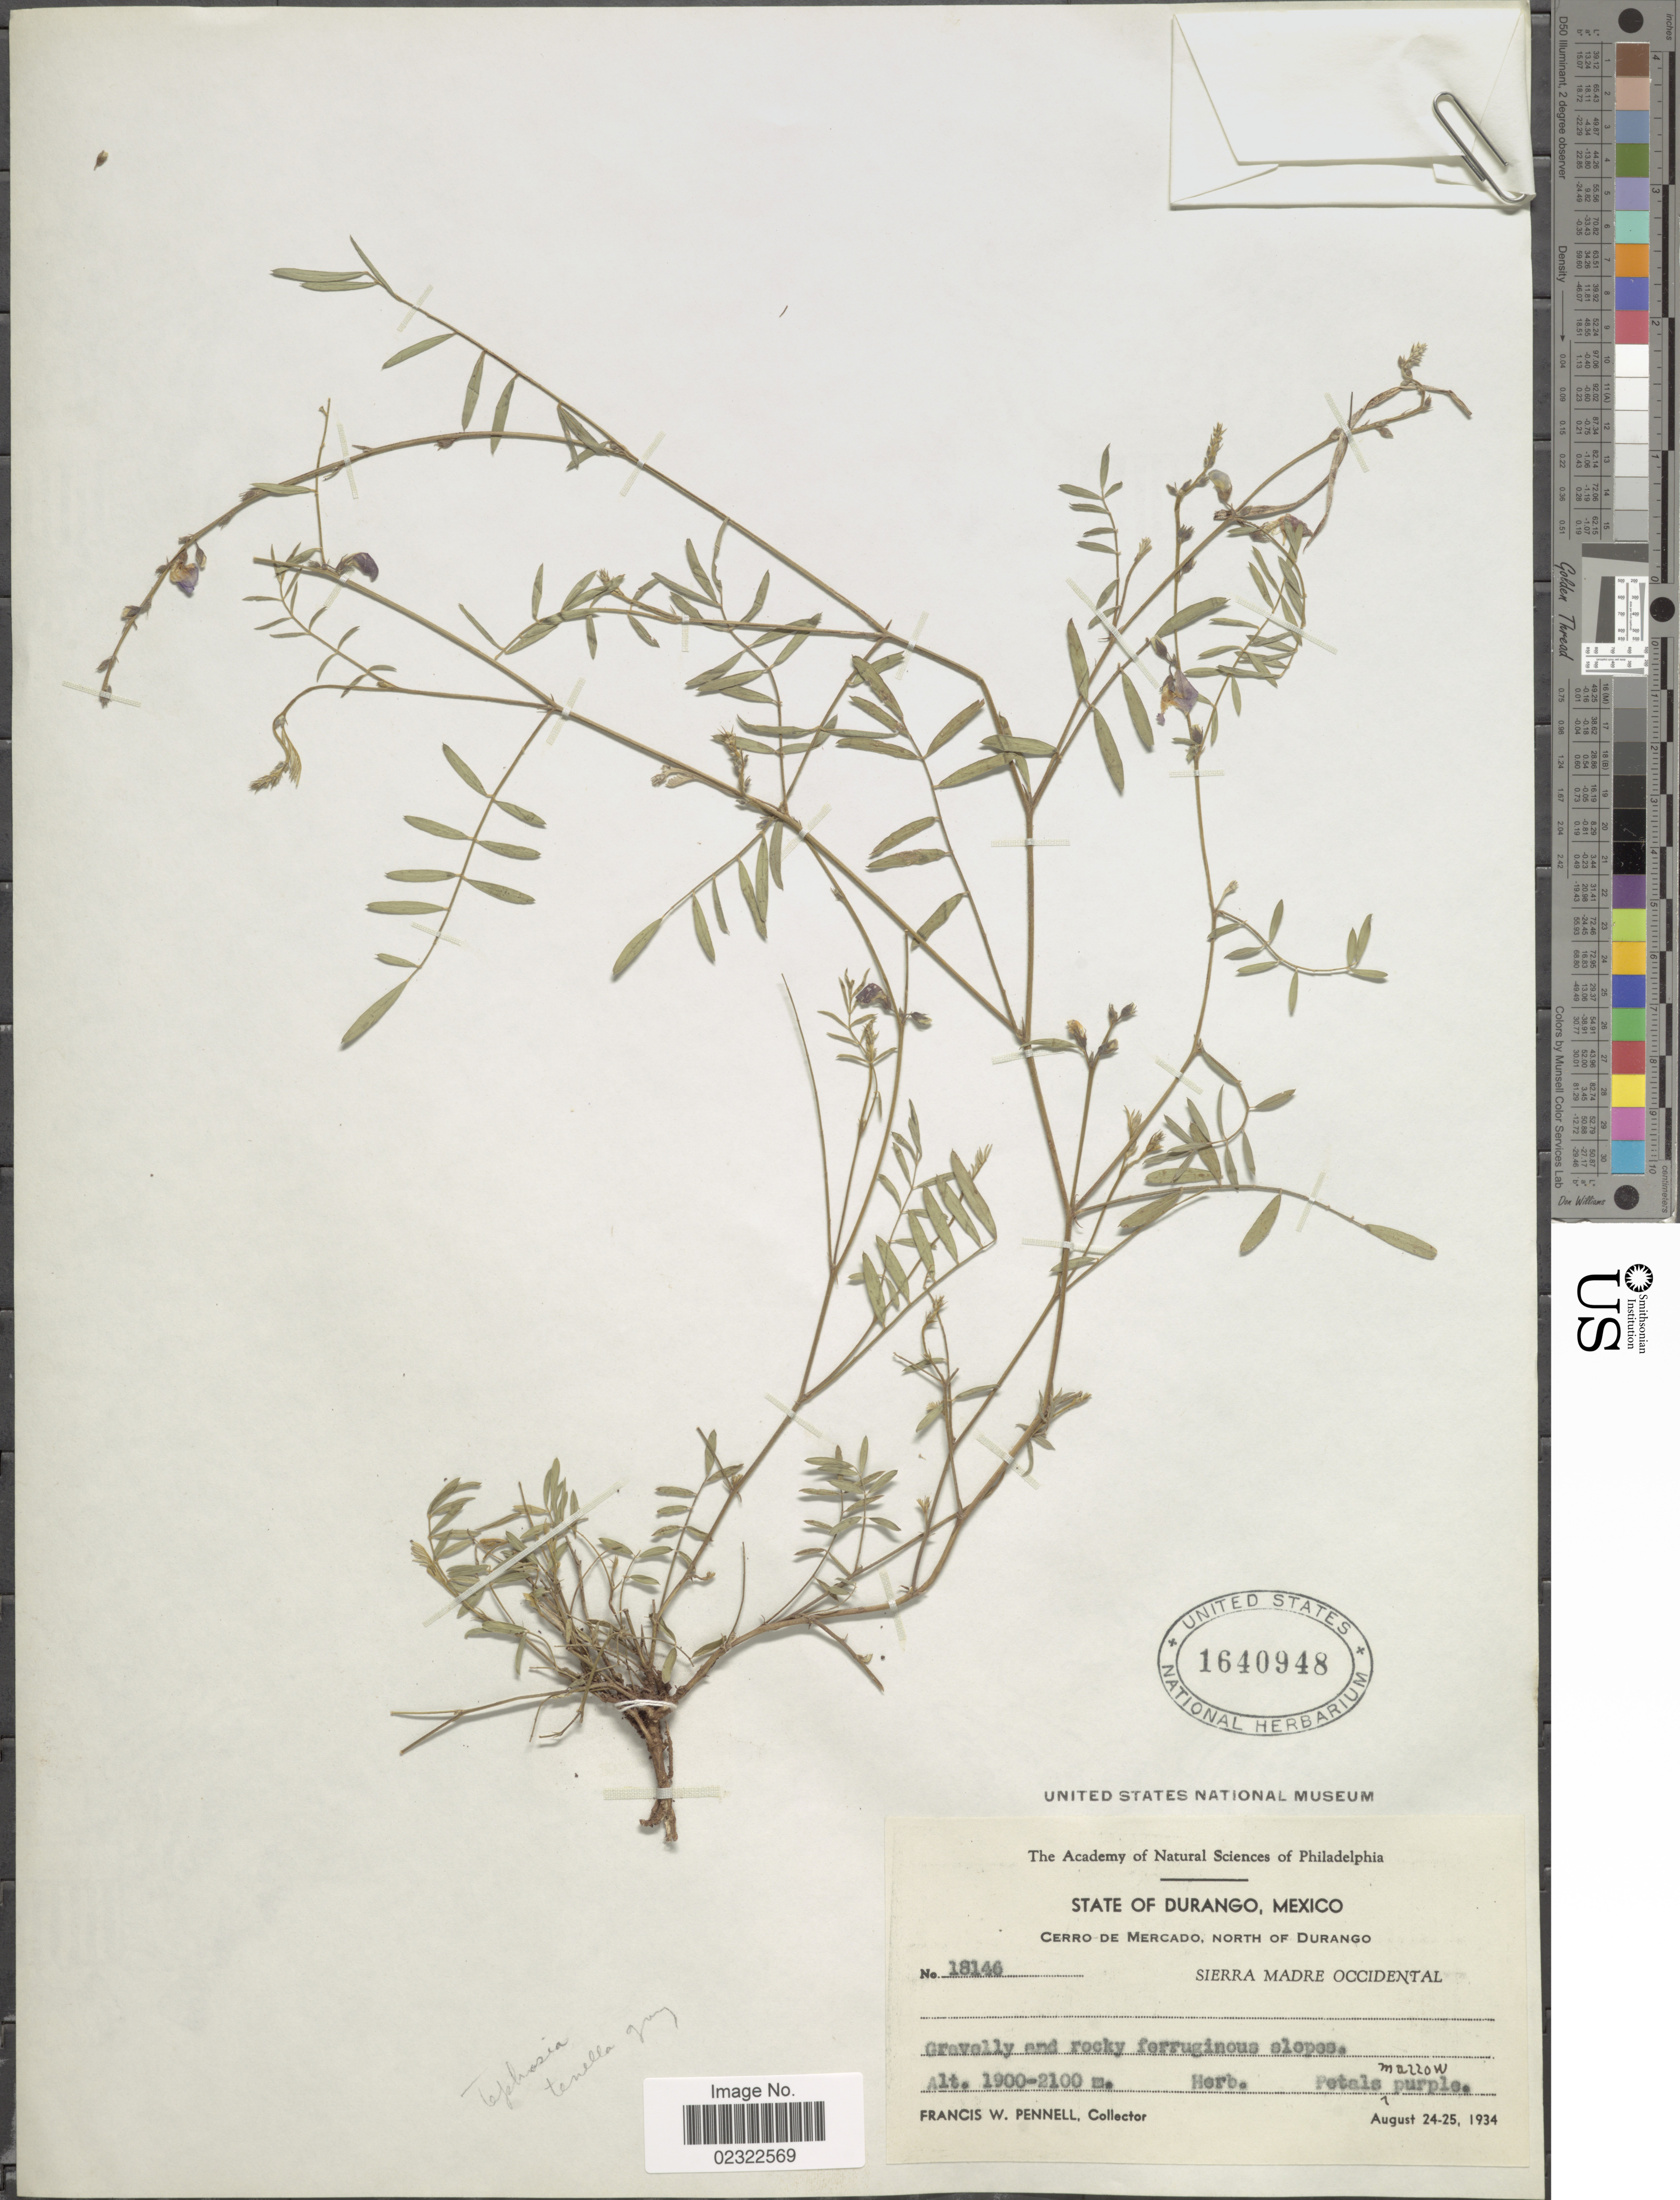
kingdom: Plantae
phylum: Tracheophyta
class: Magnoliopsida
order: Fabales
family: Fabaceae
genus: Tephrosia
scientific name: Tephrosia tenella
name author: A. Gray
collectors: F. W. Pennell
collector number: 18146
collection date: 1934-08-24/1934-08-25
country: Mexico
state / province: Durango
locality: State of Durango, Mexico. Cerro de Mercado, north of Durango. Sierra madre occidental.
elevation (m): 1900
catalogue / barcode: US 1640948